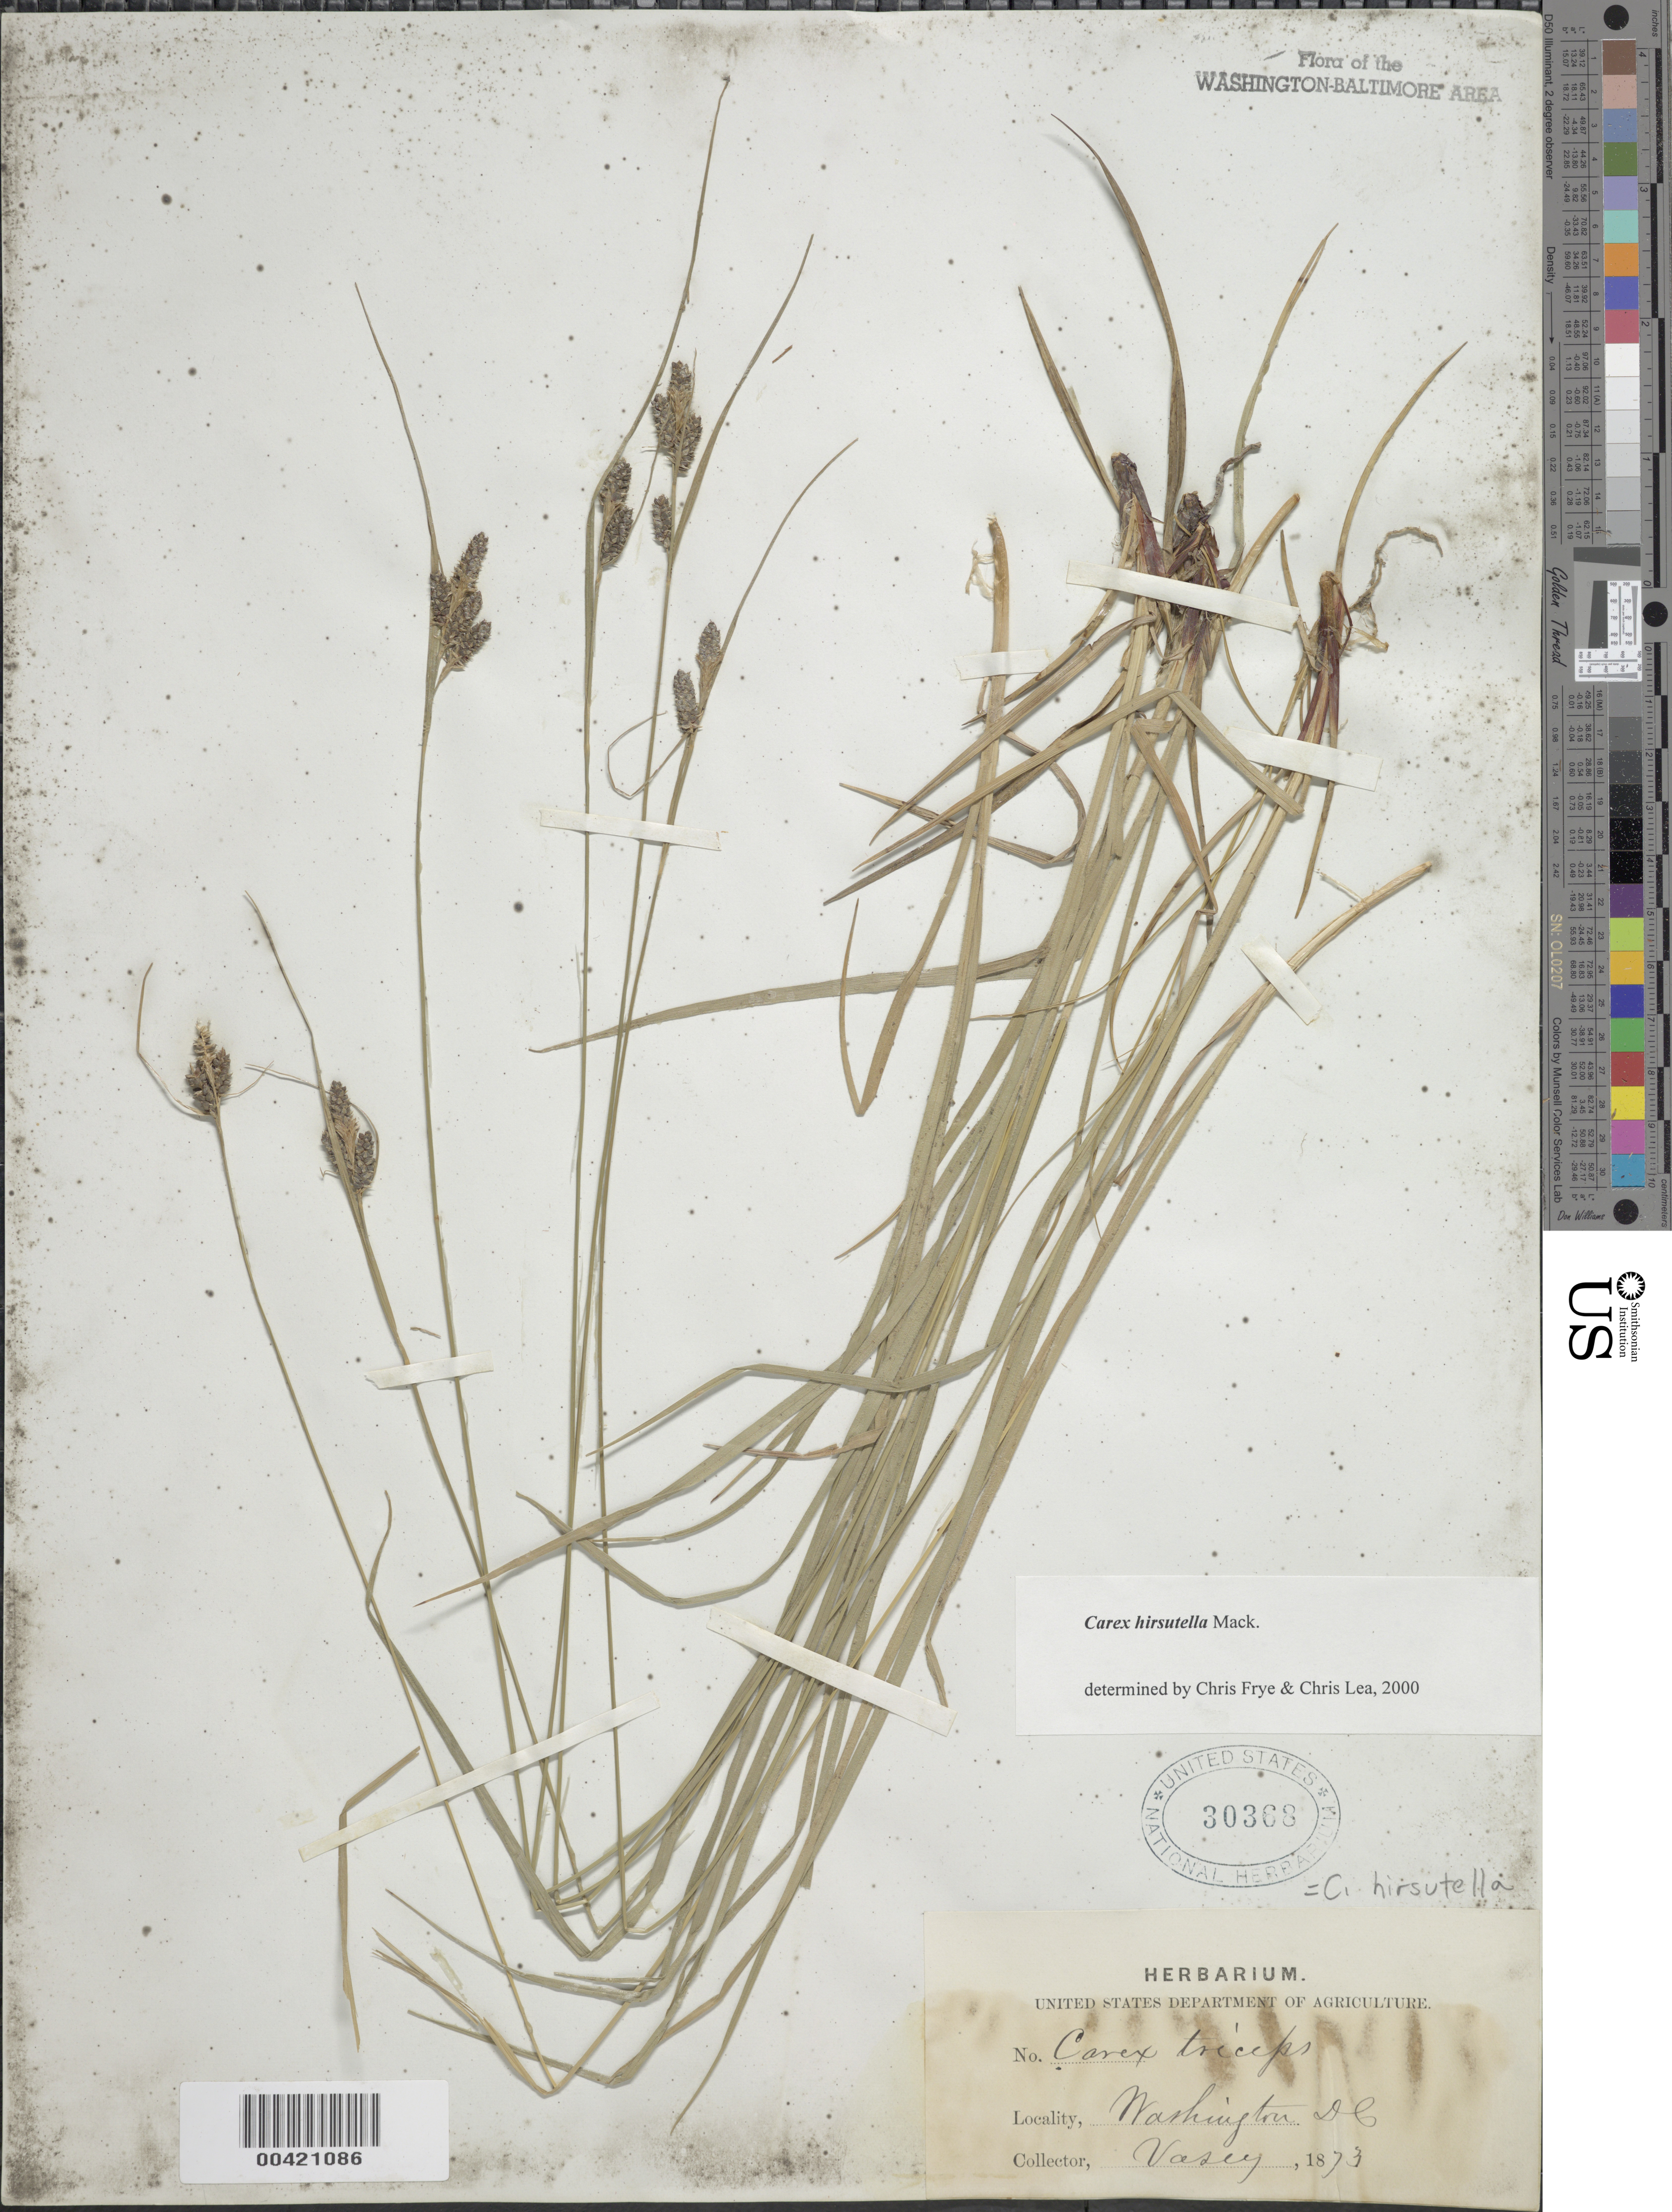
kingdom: Plantae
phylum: Tracheophyta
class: Liliopsida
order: Poales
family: Cyperaceae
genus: Carex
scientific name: Carex hirsutella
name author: Mack.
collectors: G. Vasey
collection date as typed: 1873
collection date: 1873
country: United States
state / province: District of Columbia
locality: Washington DC Area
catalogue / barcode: US 30368